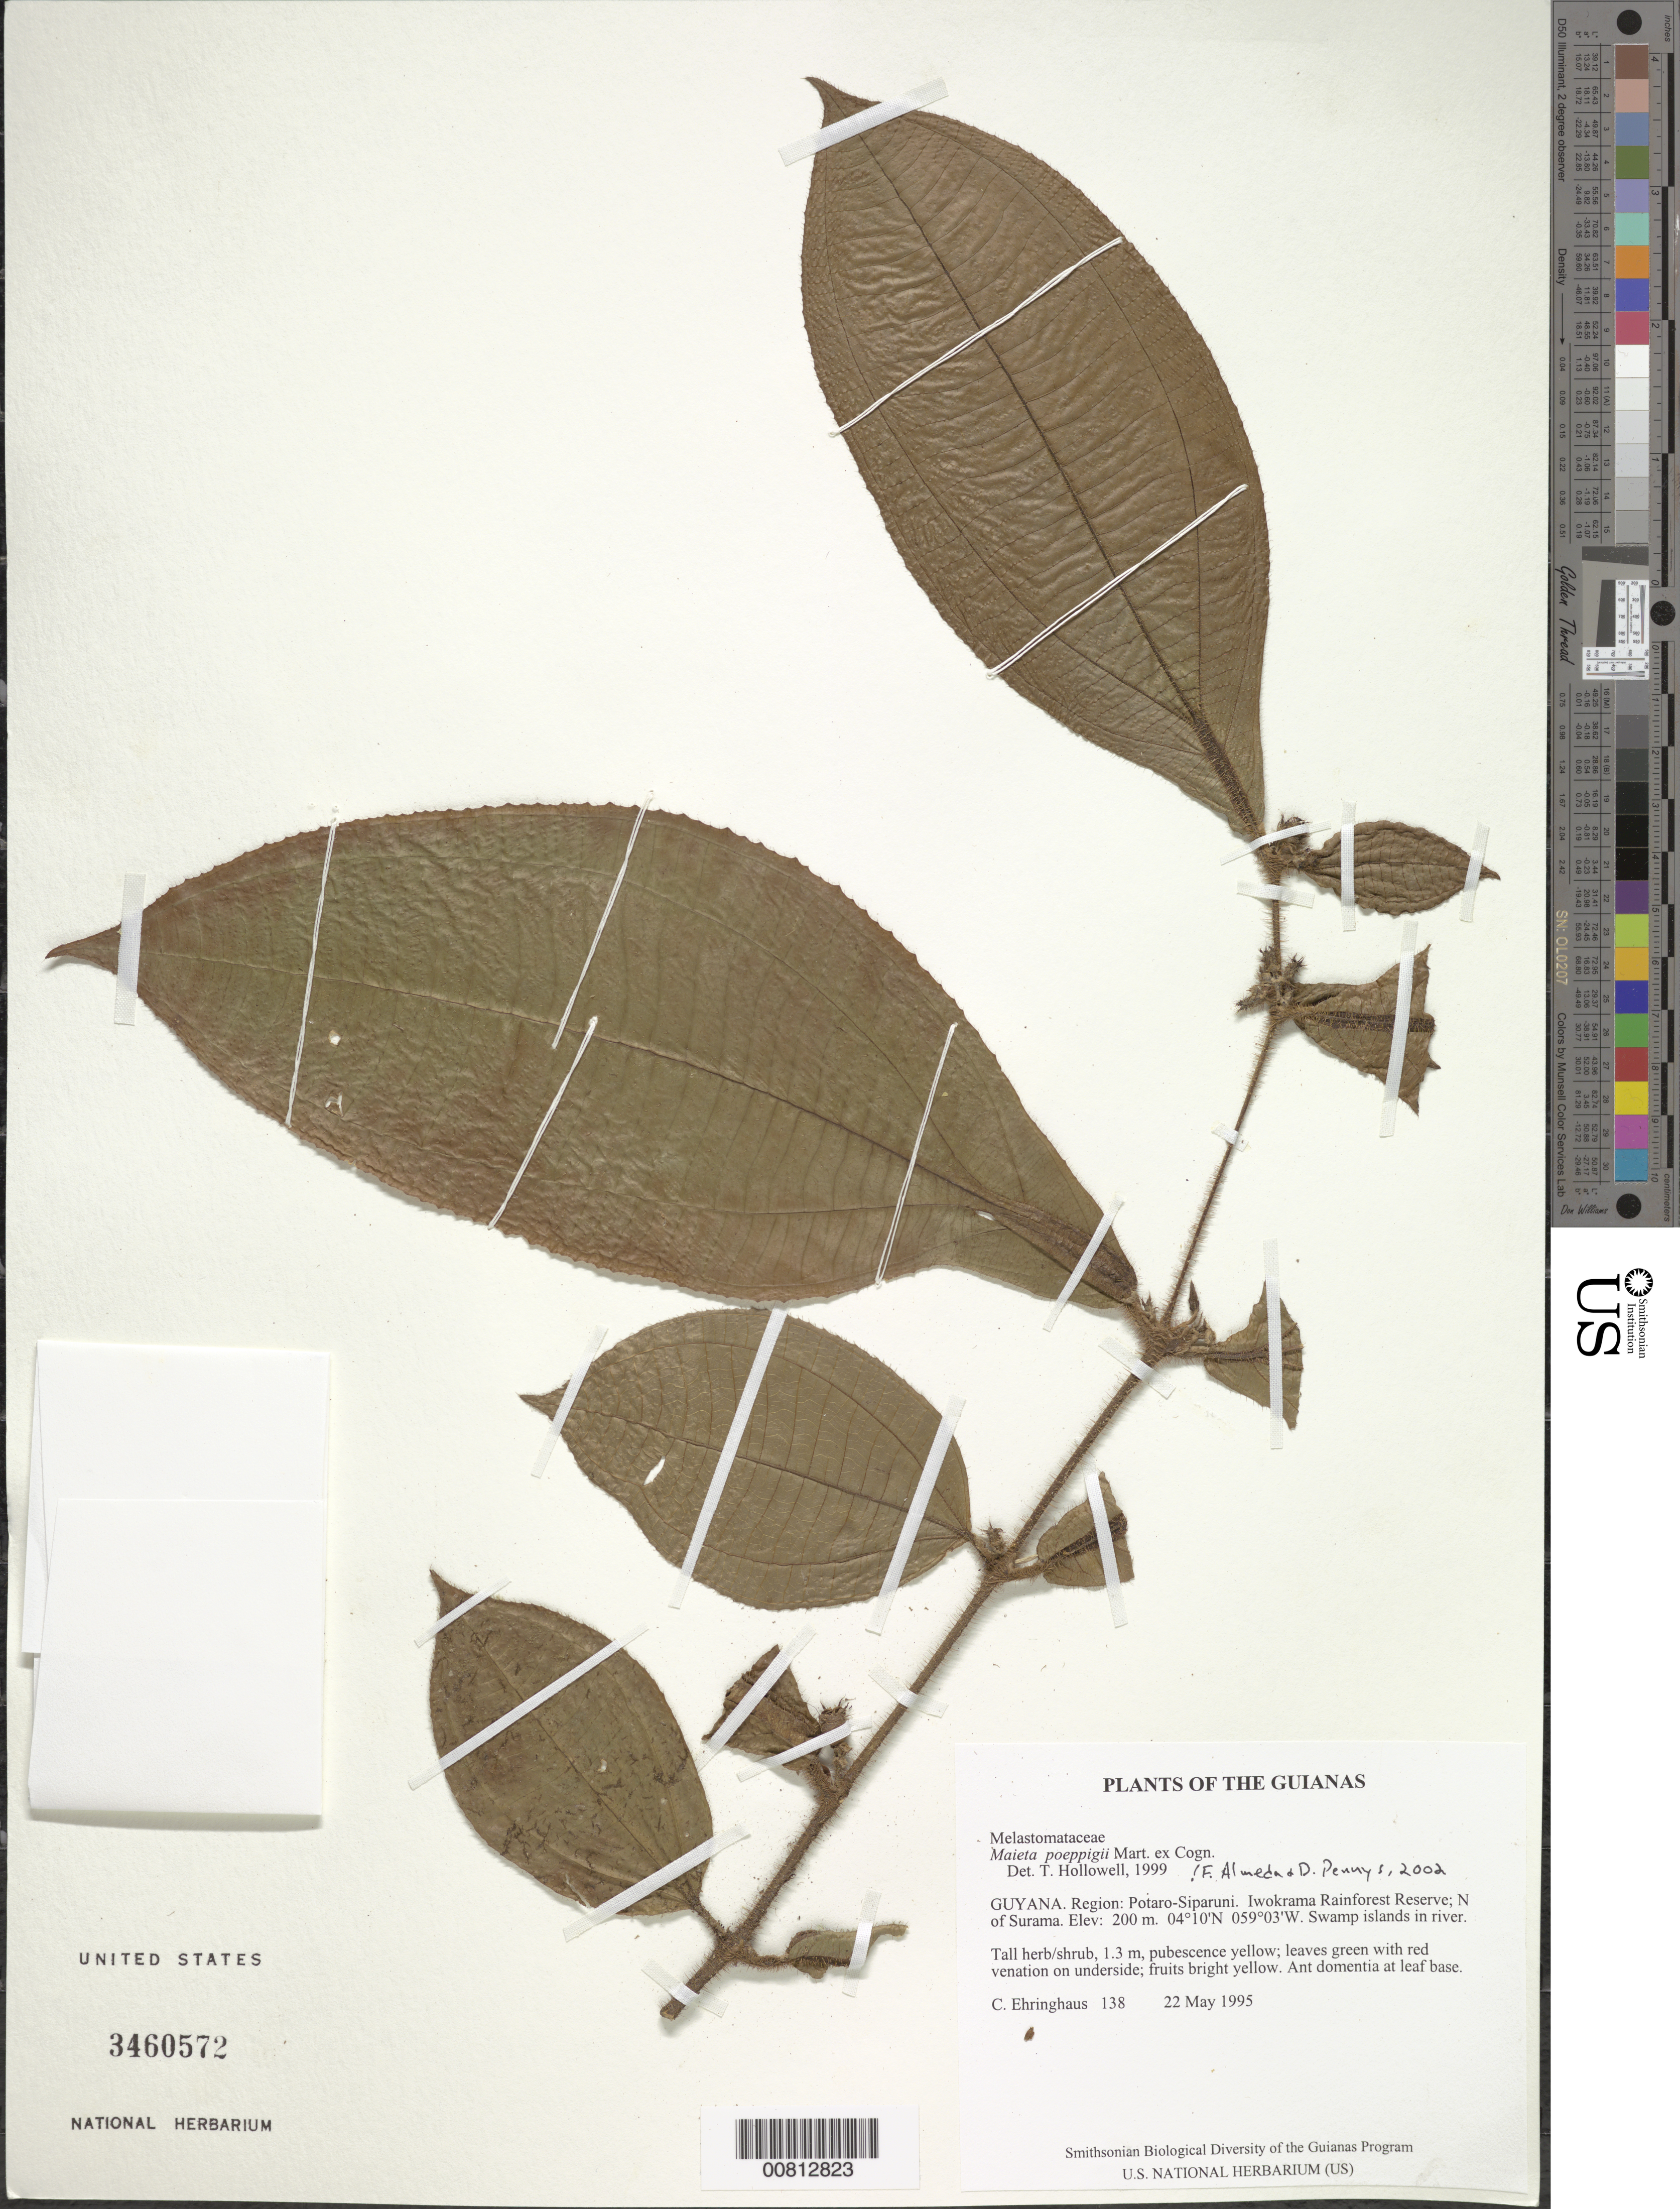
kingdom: Plantae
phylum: Tracheophyta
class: Magnoliopsida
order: Myrtales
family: Melastomataceae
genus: Maieta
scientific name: Maieta poeppigii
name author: Mart. ex Cogn.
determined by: Almeda, F.; Penneys, D. S.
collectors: C. Ehringhaus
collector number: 138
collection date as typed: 22 May 1995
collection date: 1995-05-22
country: Guyana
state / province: Potaro-Siparuni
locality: Iwokrama Rainforest Reserve; N of Surama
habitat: Swamp islands in river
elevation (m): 200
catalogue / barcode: US 3460572